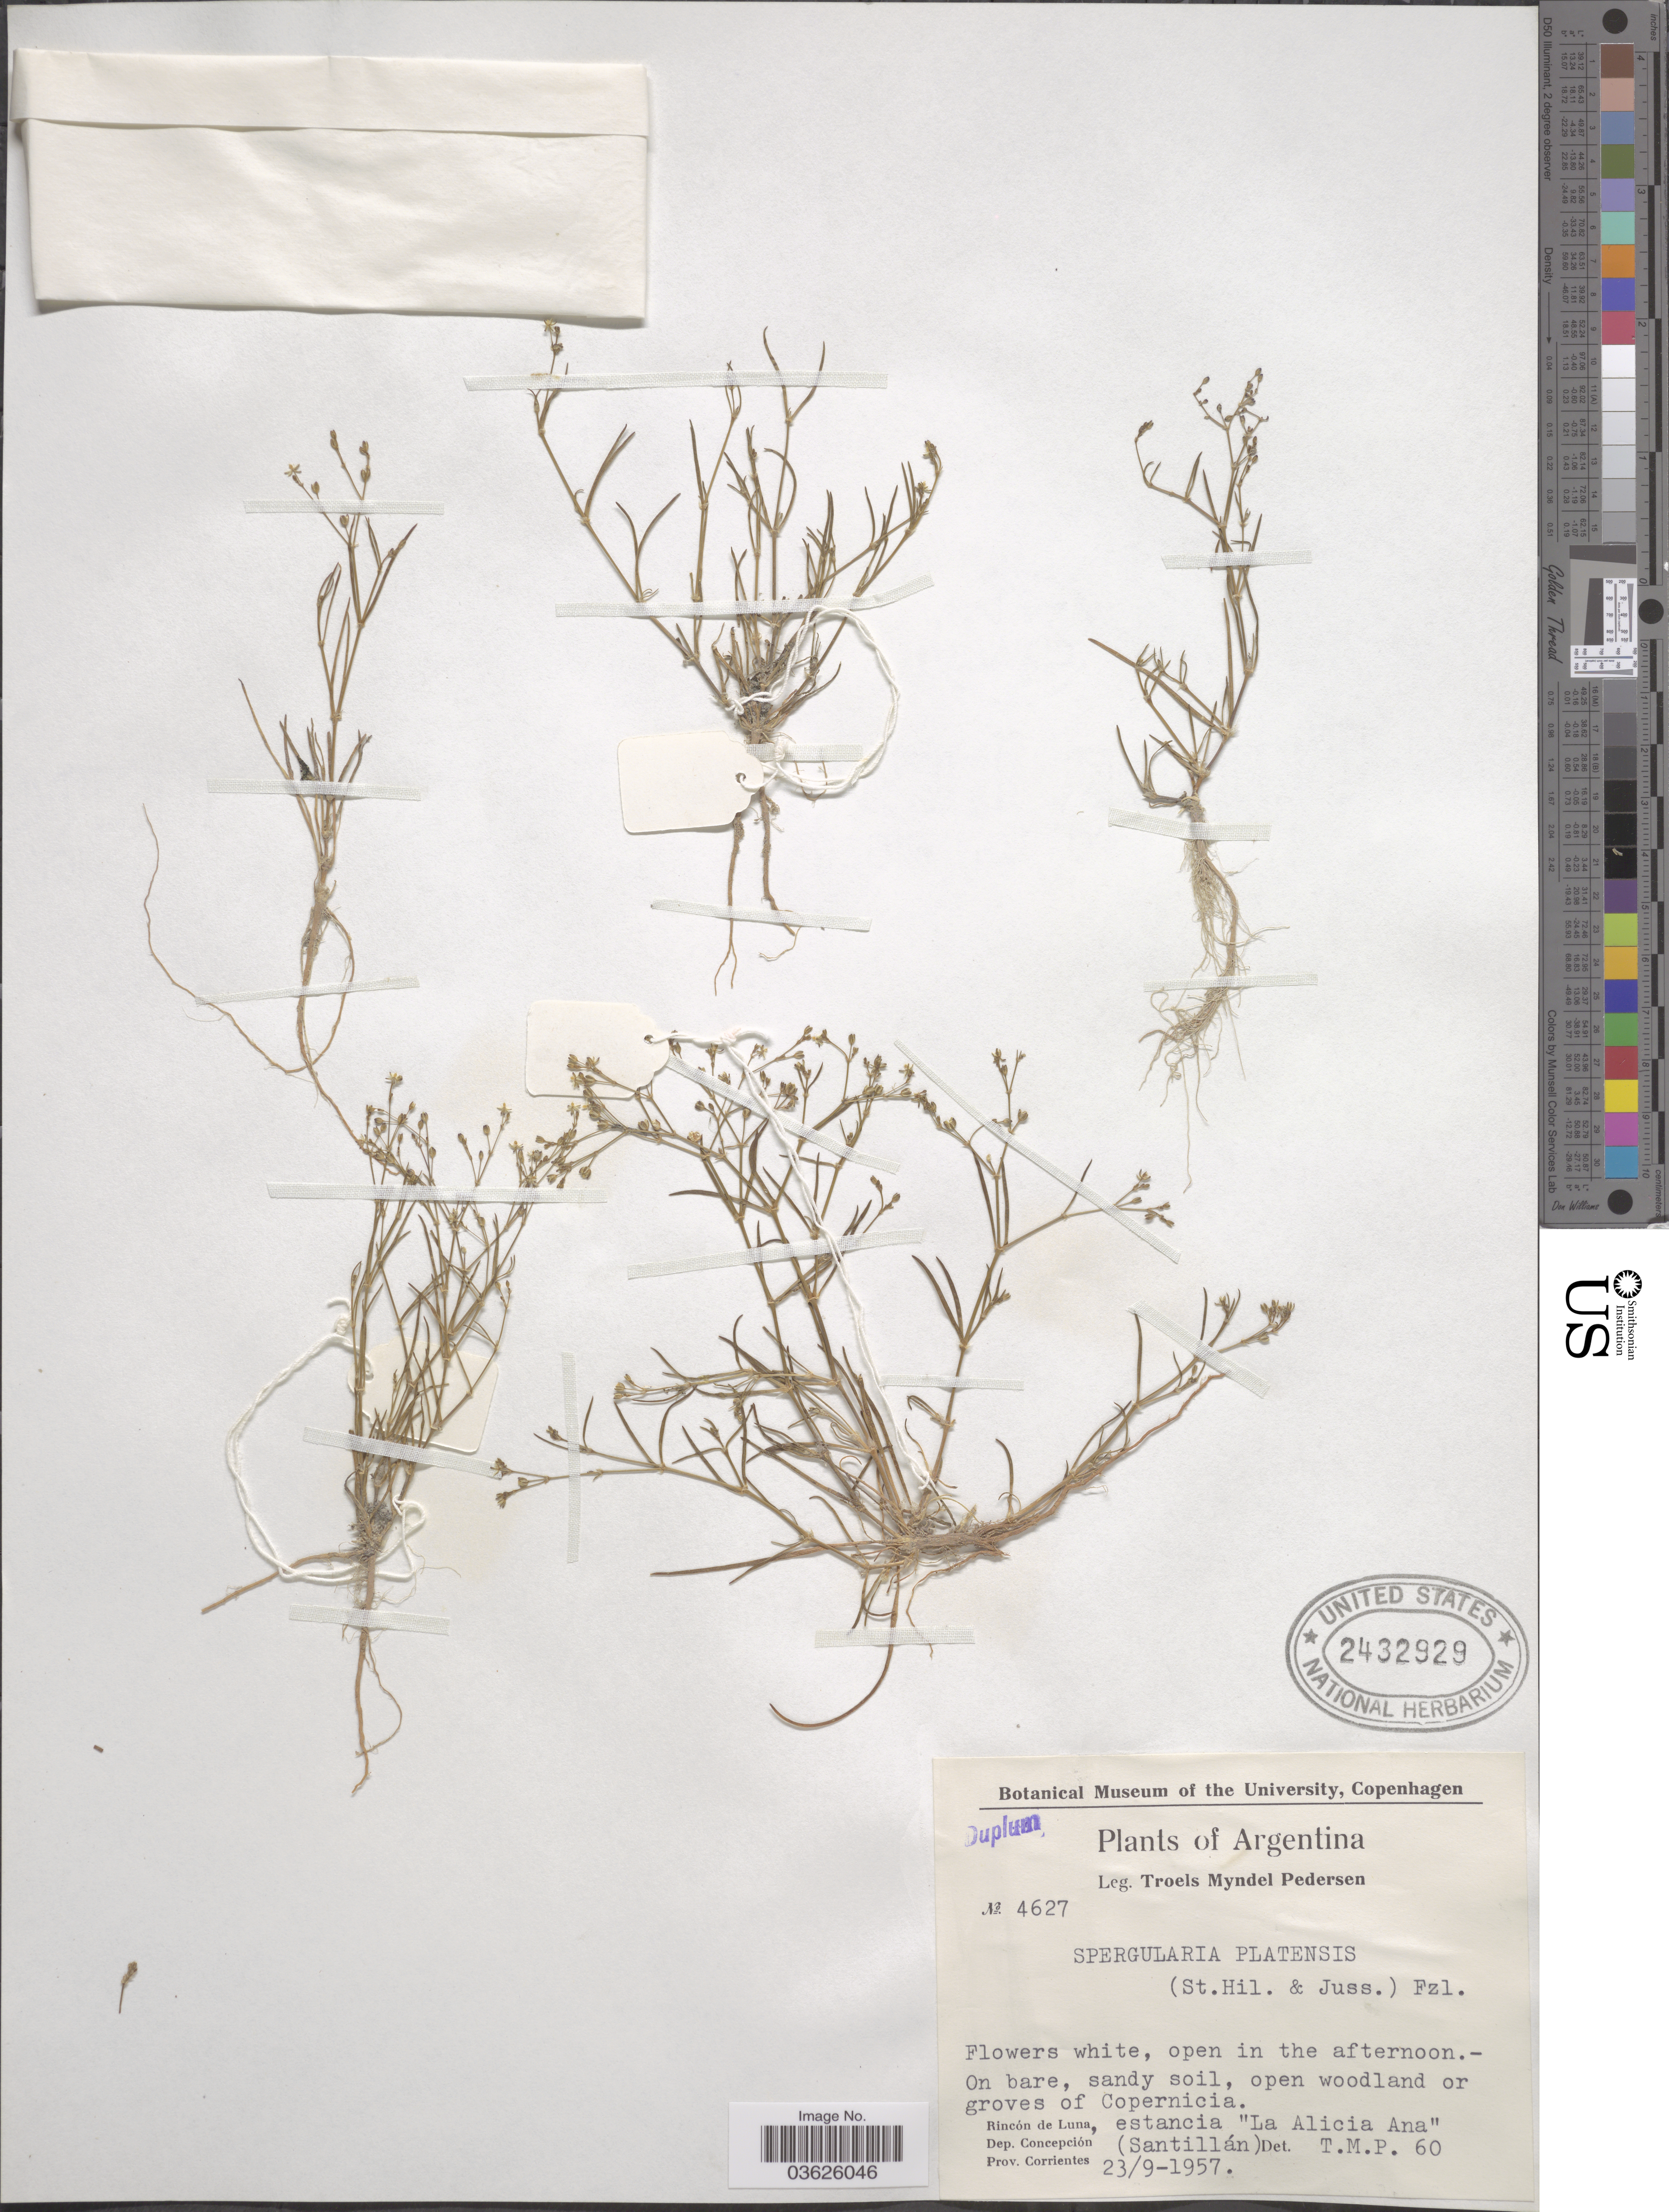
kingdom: Plantae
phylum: Tracheophyta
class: Magnoliopsida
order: Caryophyllales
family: Caryophyllaceae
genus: Spergularia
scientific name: Spergularia platensis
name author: (Cambess.) Fenzl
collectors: T. Pederson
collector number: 4627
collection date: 1957-09-23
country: Argentina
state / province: Corrientes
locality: Rincón de Luna, estancia "La Alicia Ana". Dep. Concepción (Santillan).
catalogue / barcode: US 2432929